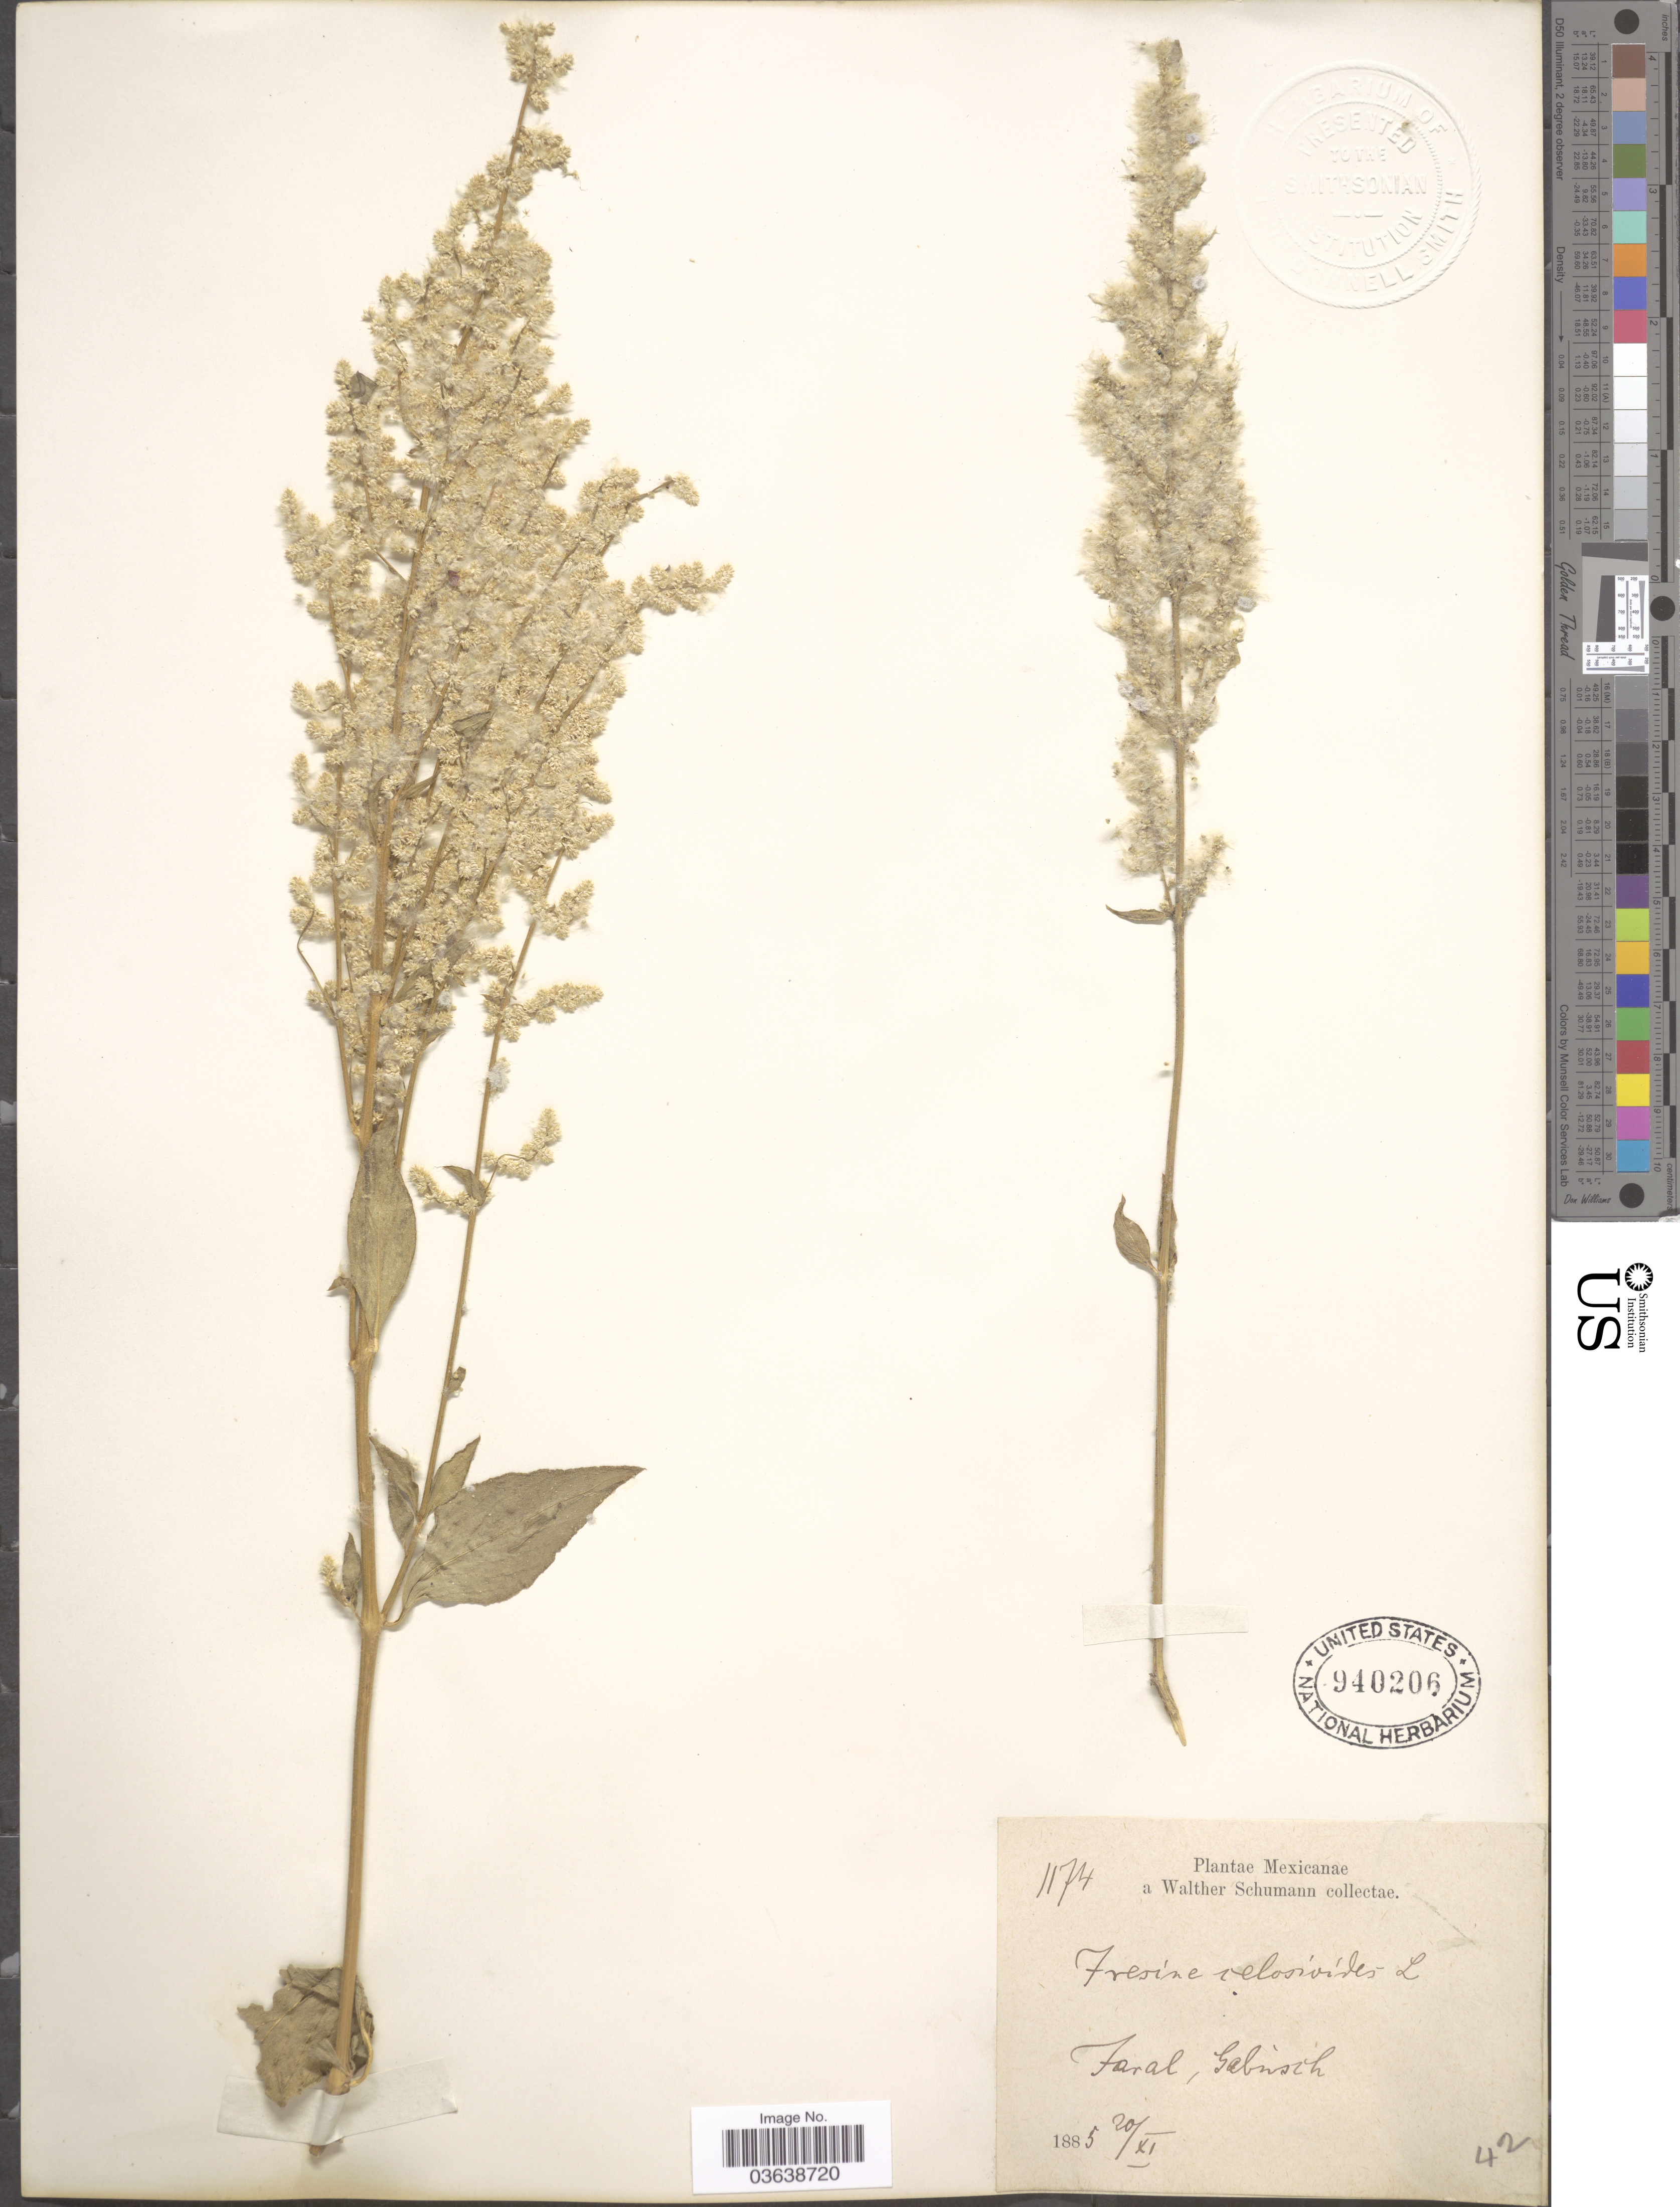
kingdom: Plantae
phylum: Tracheophyta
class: Magnoliopsida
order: Caryophyllales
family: Amaranthaceae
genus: Iresine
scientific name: Iresine celosia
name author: L.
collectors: W. Schumann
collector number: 1174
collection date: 1885-11-20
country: Mexico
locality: Faral.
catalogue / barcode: US 940206